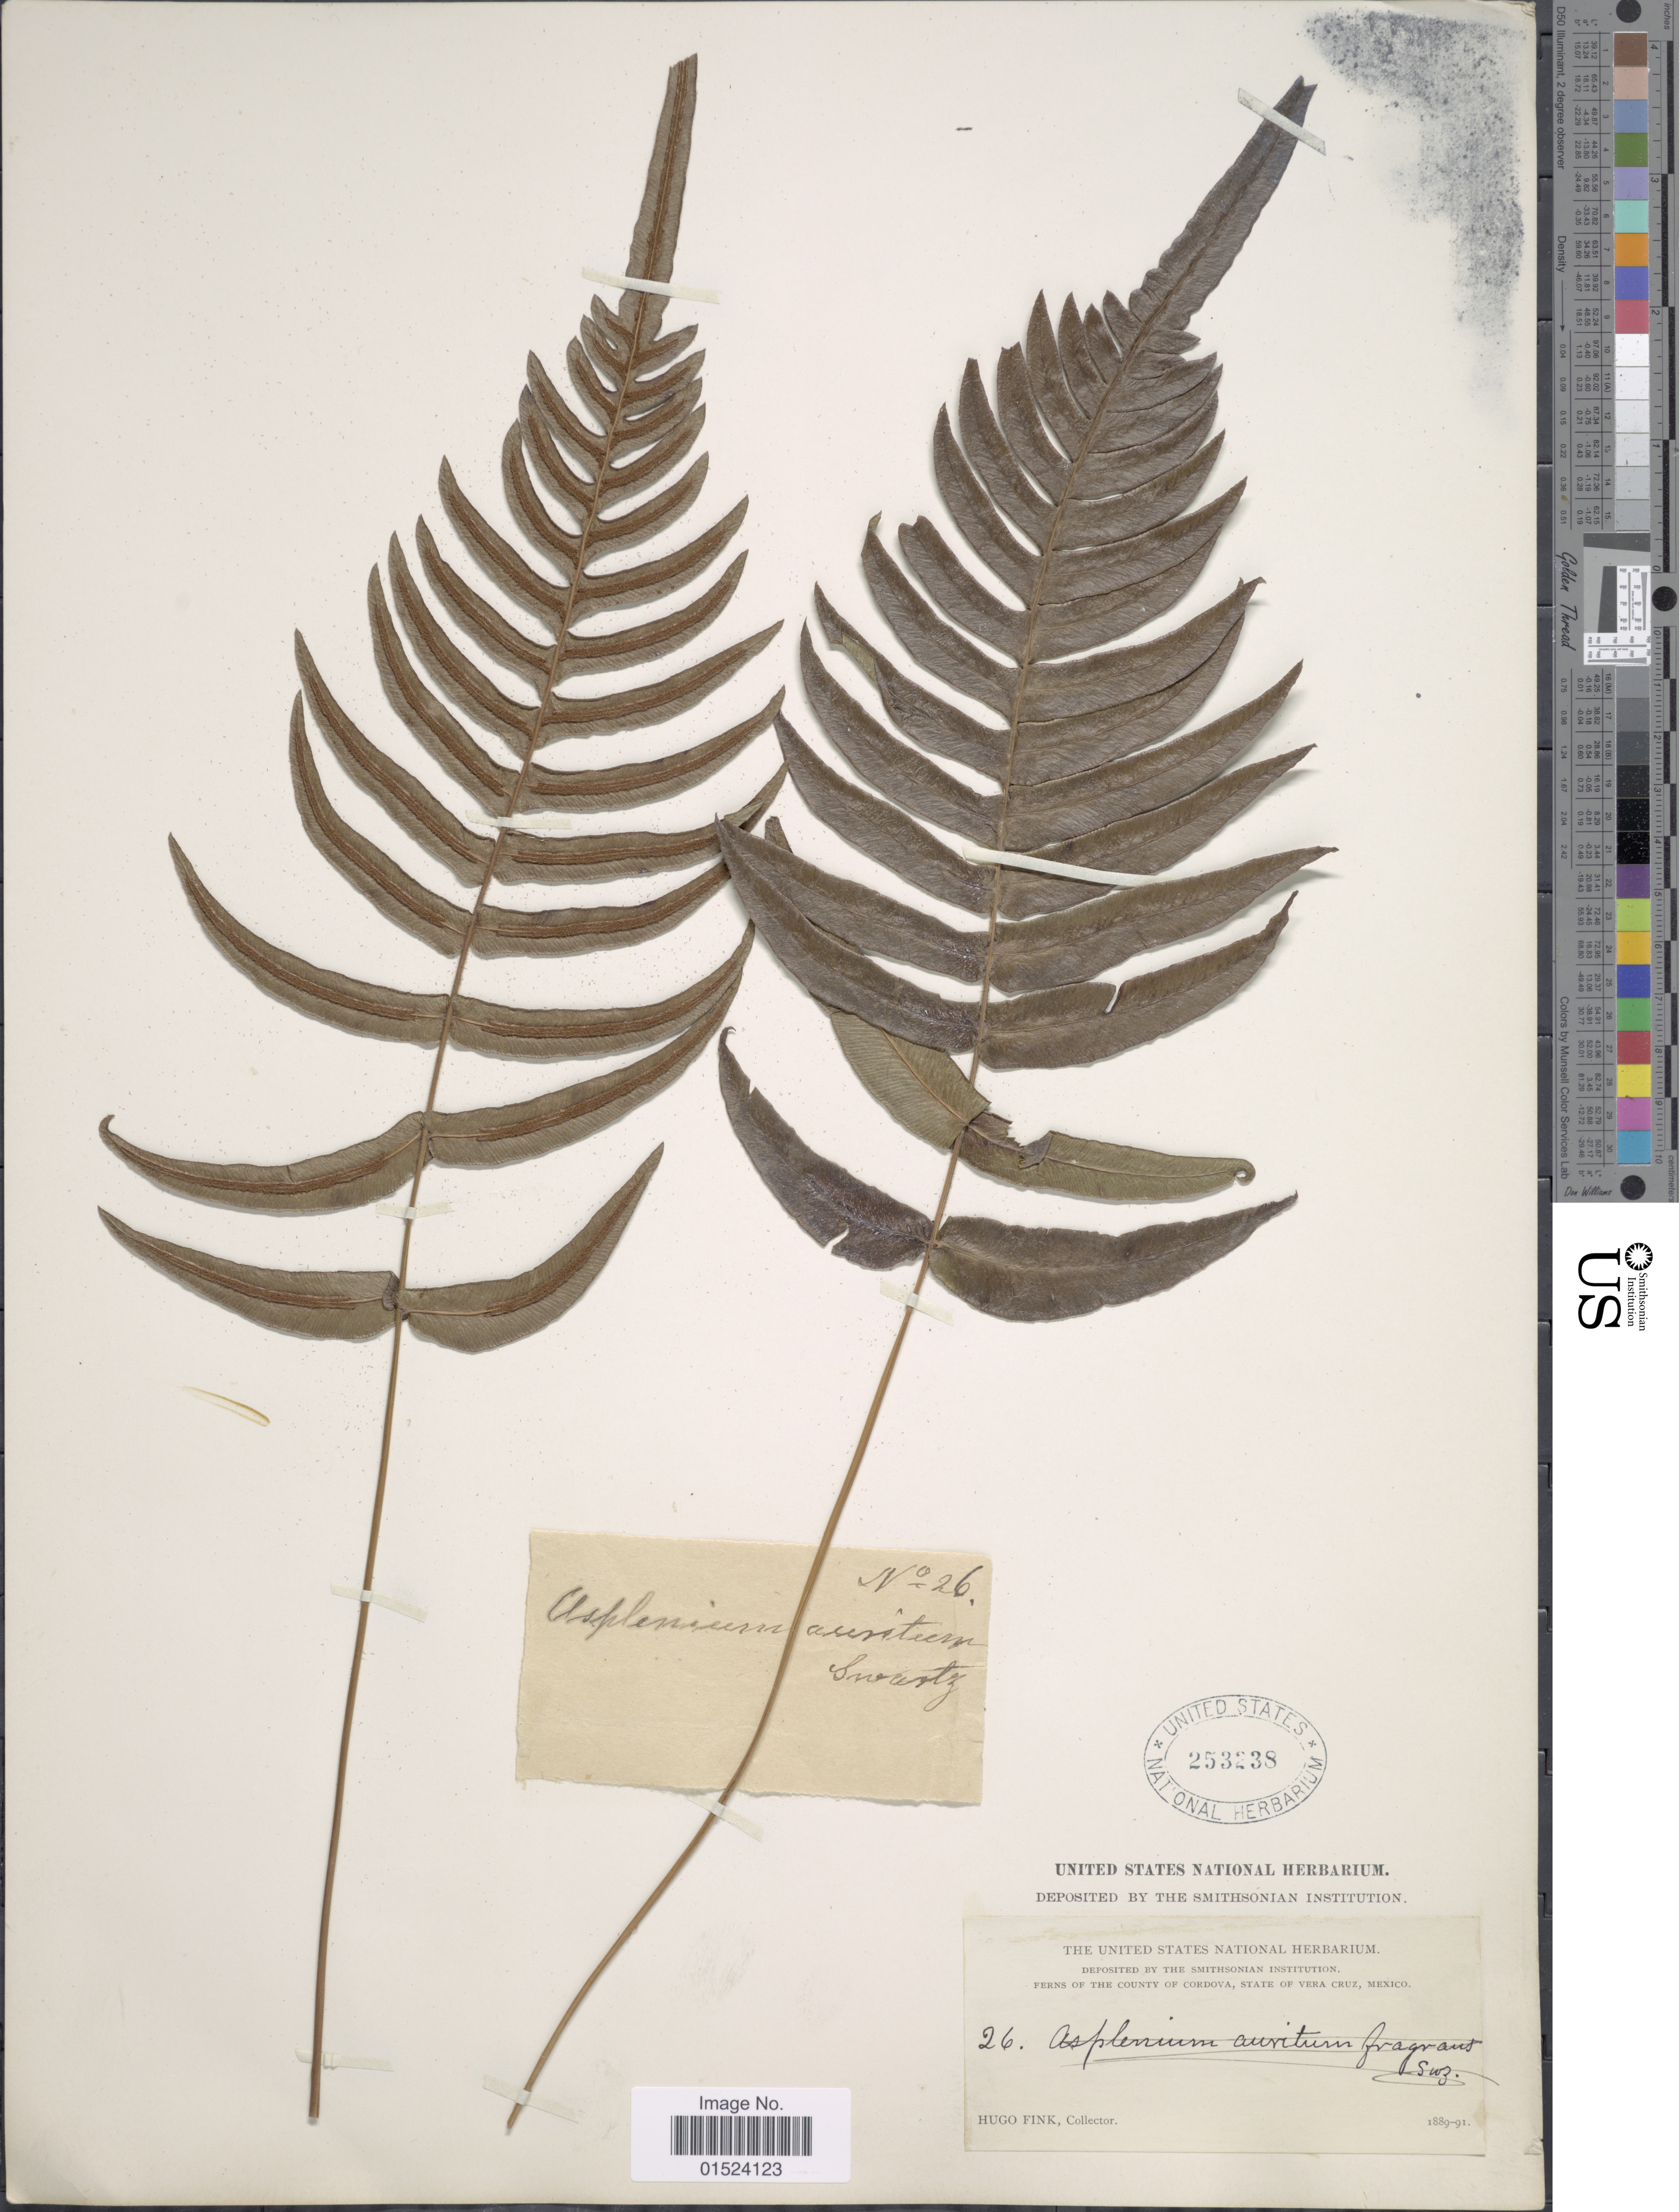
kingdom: Plantae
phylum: Tracheophyta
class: Polypodiopsida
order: Polypodiales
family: Blechnaceae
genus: Blechnum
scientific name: Blechnum gracile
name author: Kaulf.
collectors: H. Fink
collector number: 26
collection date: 1889/1891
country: Mexico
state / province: Veracruz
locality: Vera Cruz, Ferns of the county of Cordova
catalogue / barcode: US 253238